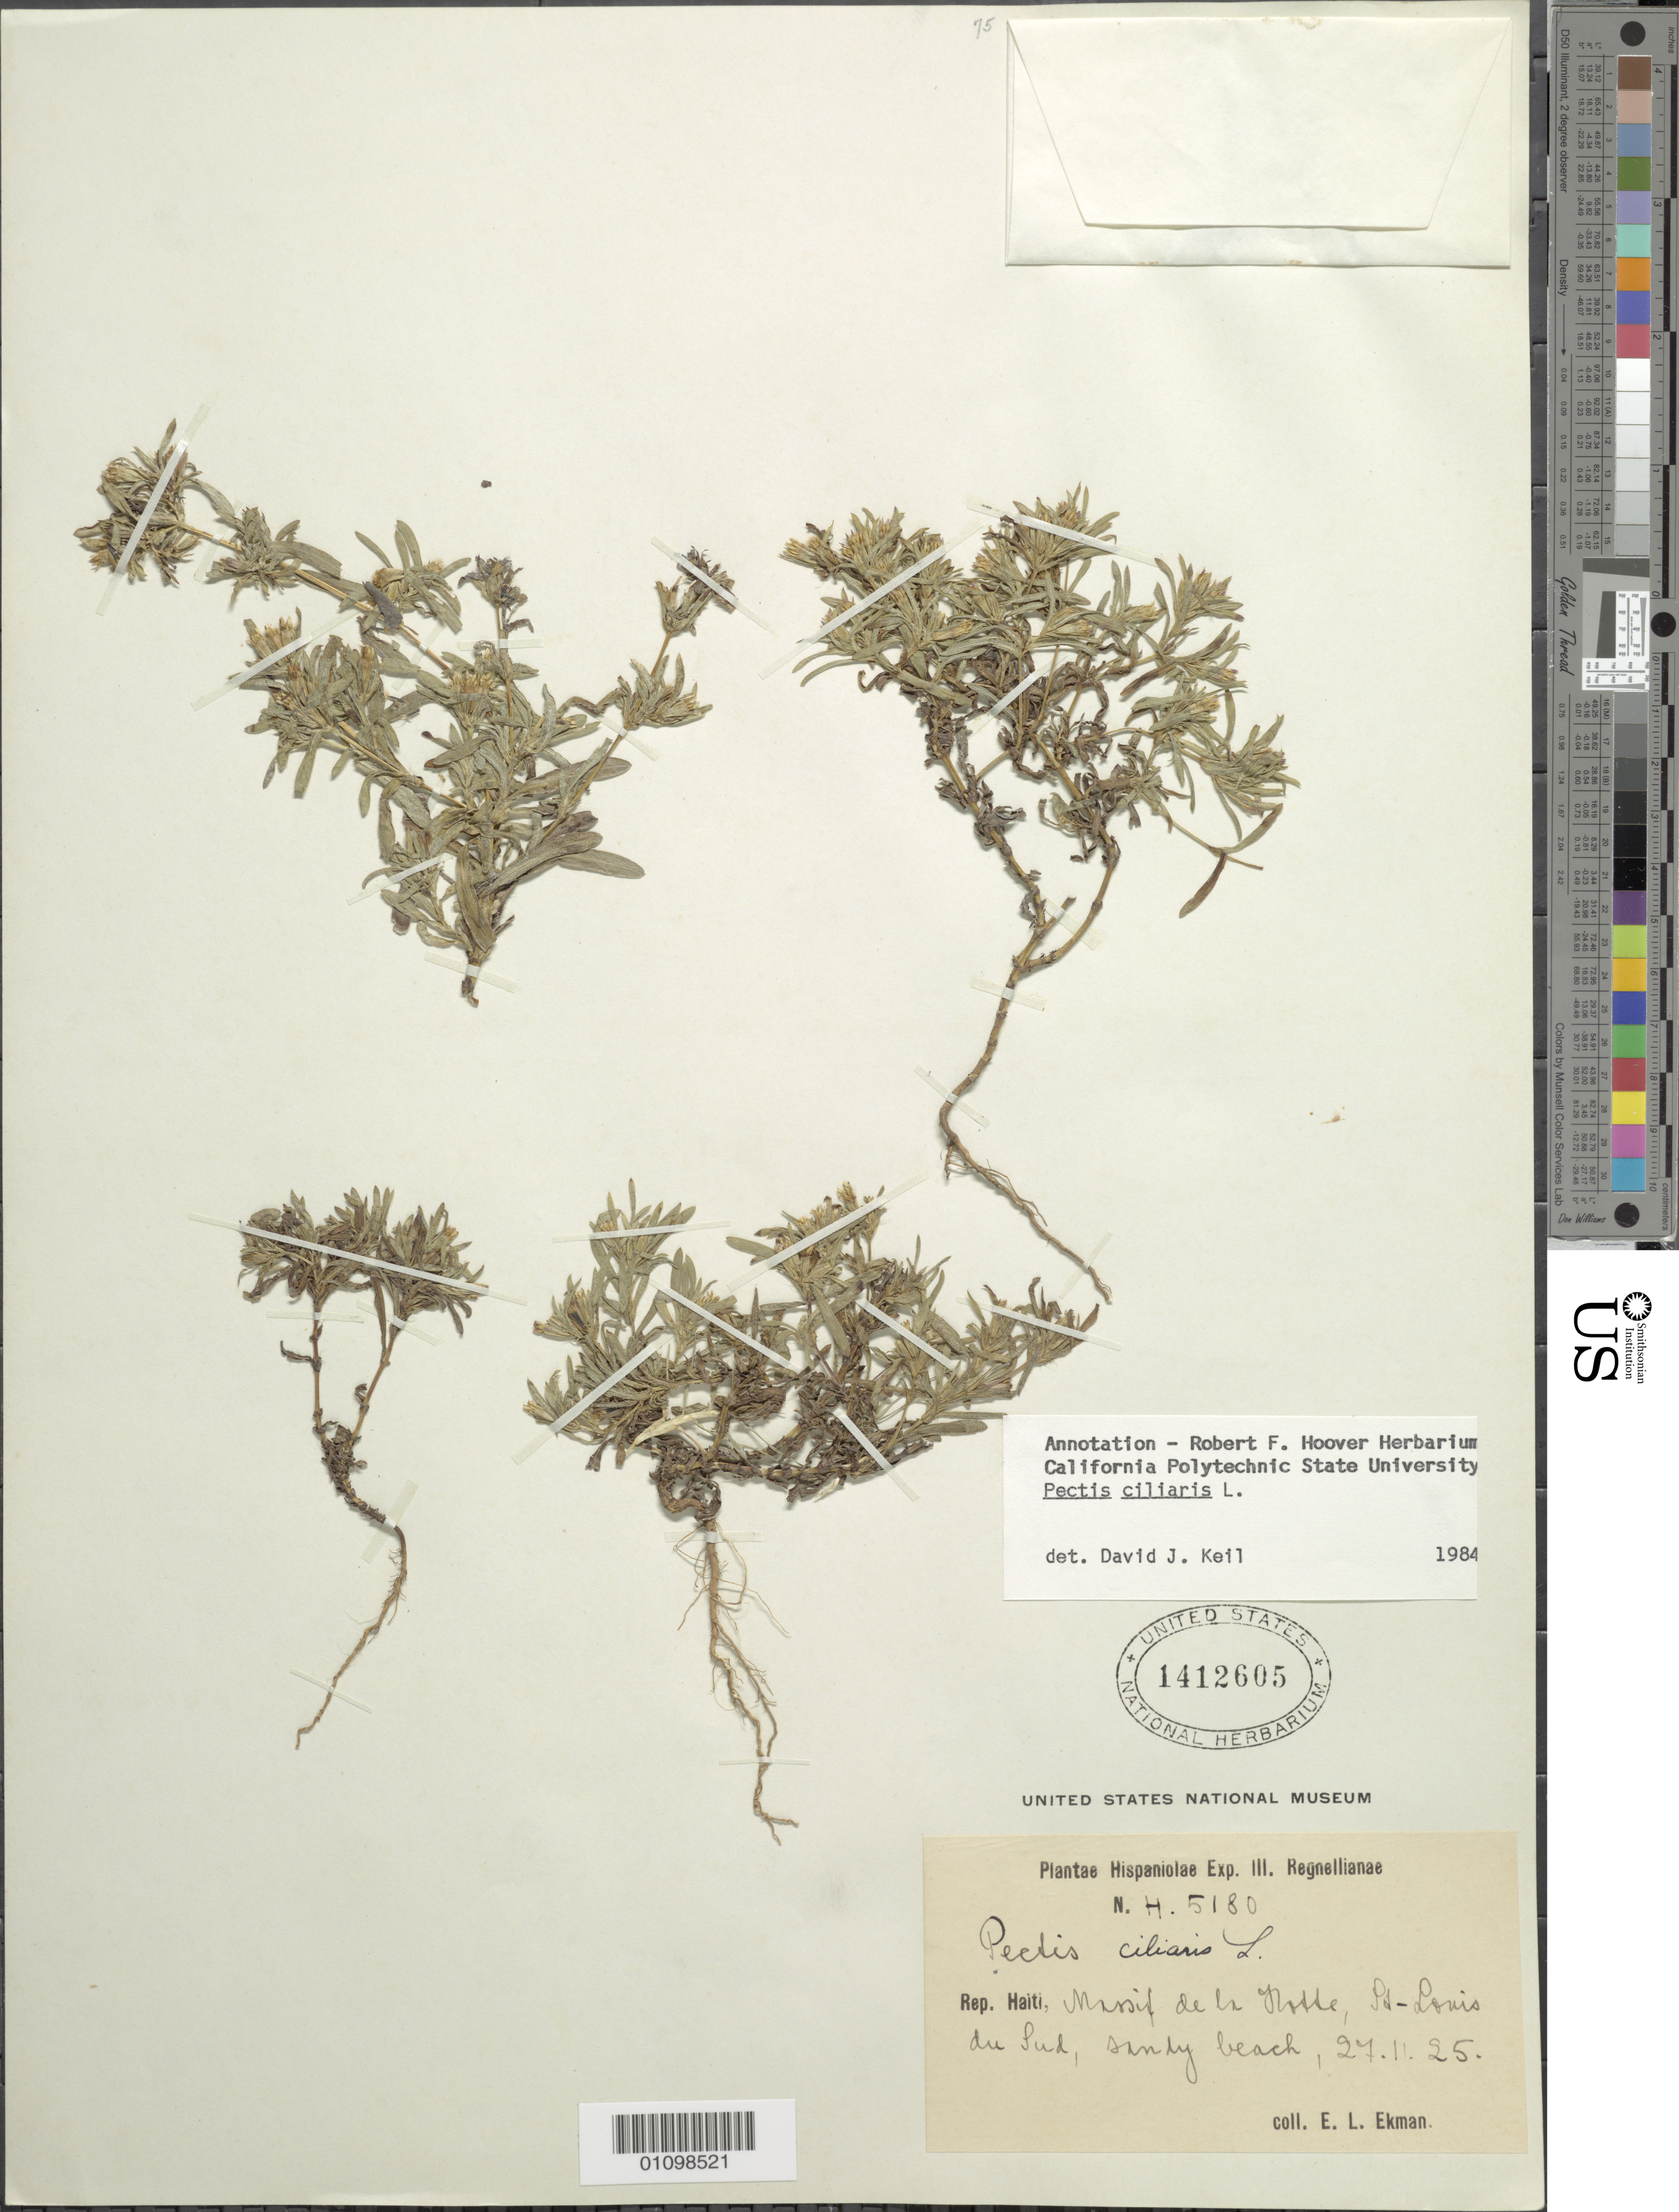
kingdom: Plantae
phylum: Tracheophyta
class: Magnoliopsida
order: Asterales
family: Asteraceae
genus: Pectis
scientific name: Pectis ciliaris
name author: L.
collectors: E. L. Ekman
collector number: H 5180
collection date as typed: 27 Nov 1925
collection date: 1925-11-27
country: Haiti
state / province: Sud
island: Hispaniola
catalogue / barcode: US 1412605